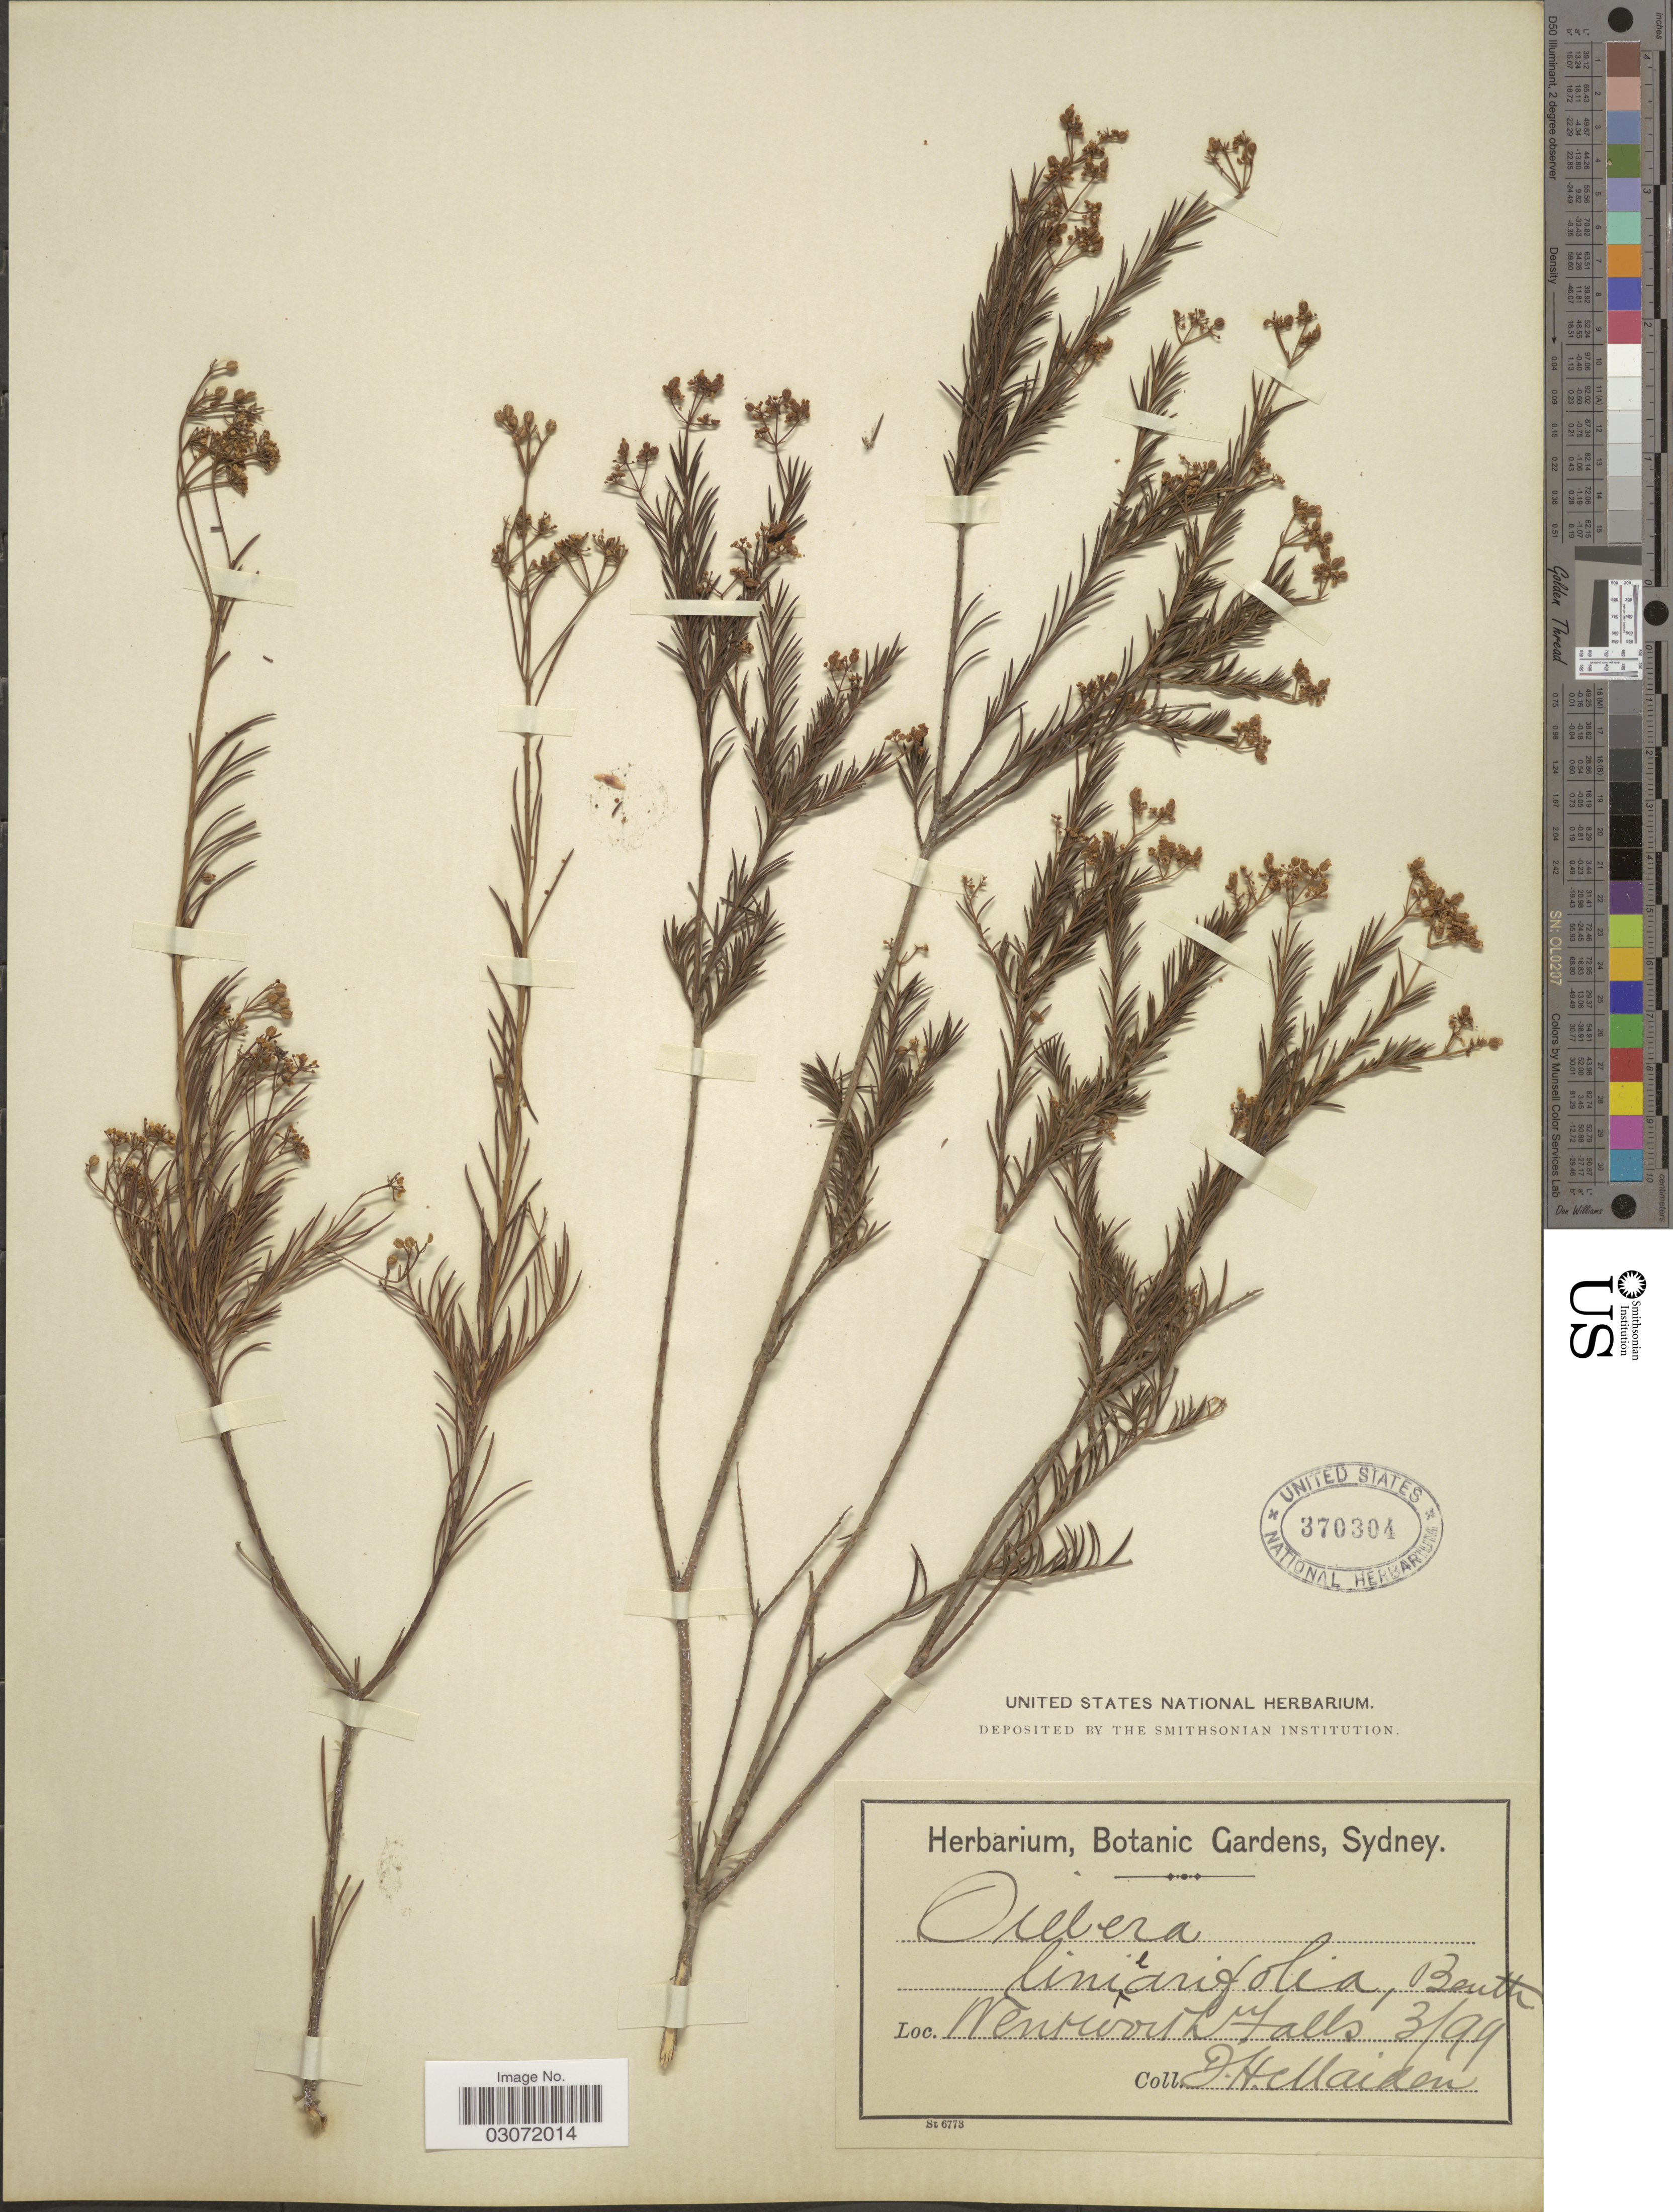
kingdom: Plantae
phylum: Tracheophyta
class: Magnoliopsida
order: Apiales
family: Apiaceae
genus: Platysace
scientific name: Platysace linearifolia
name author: (Cav.) C. Norman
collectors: J. Maiden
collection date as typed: Transcribed d/m/y: /3/99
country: Australia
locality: Wentworth Falls.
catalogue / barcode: US 370304